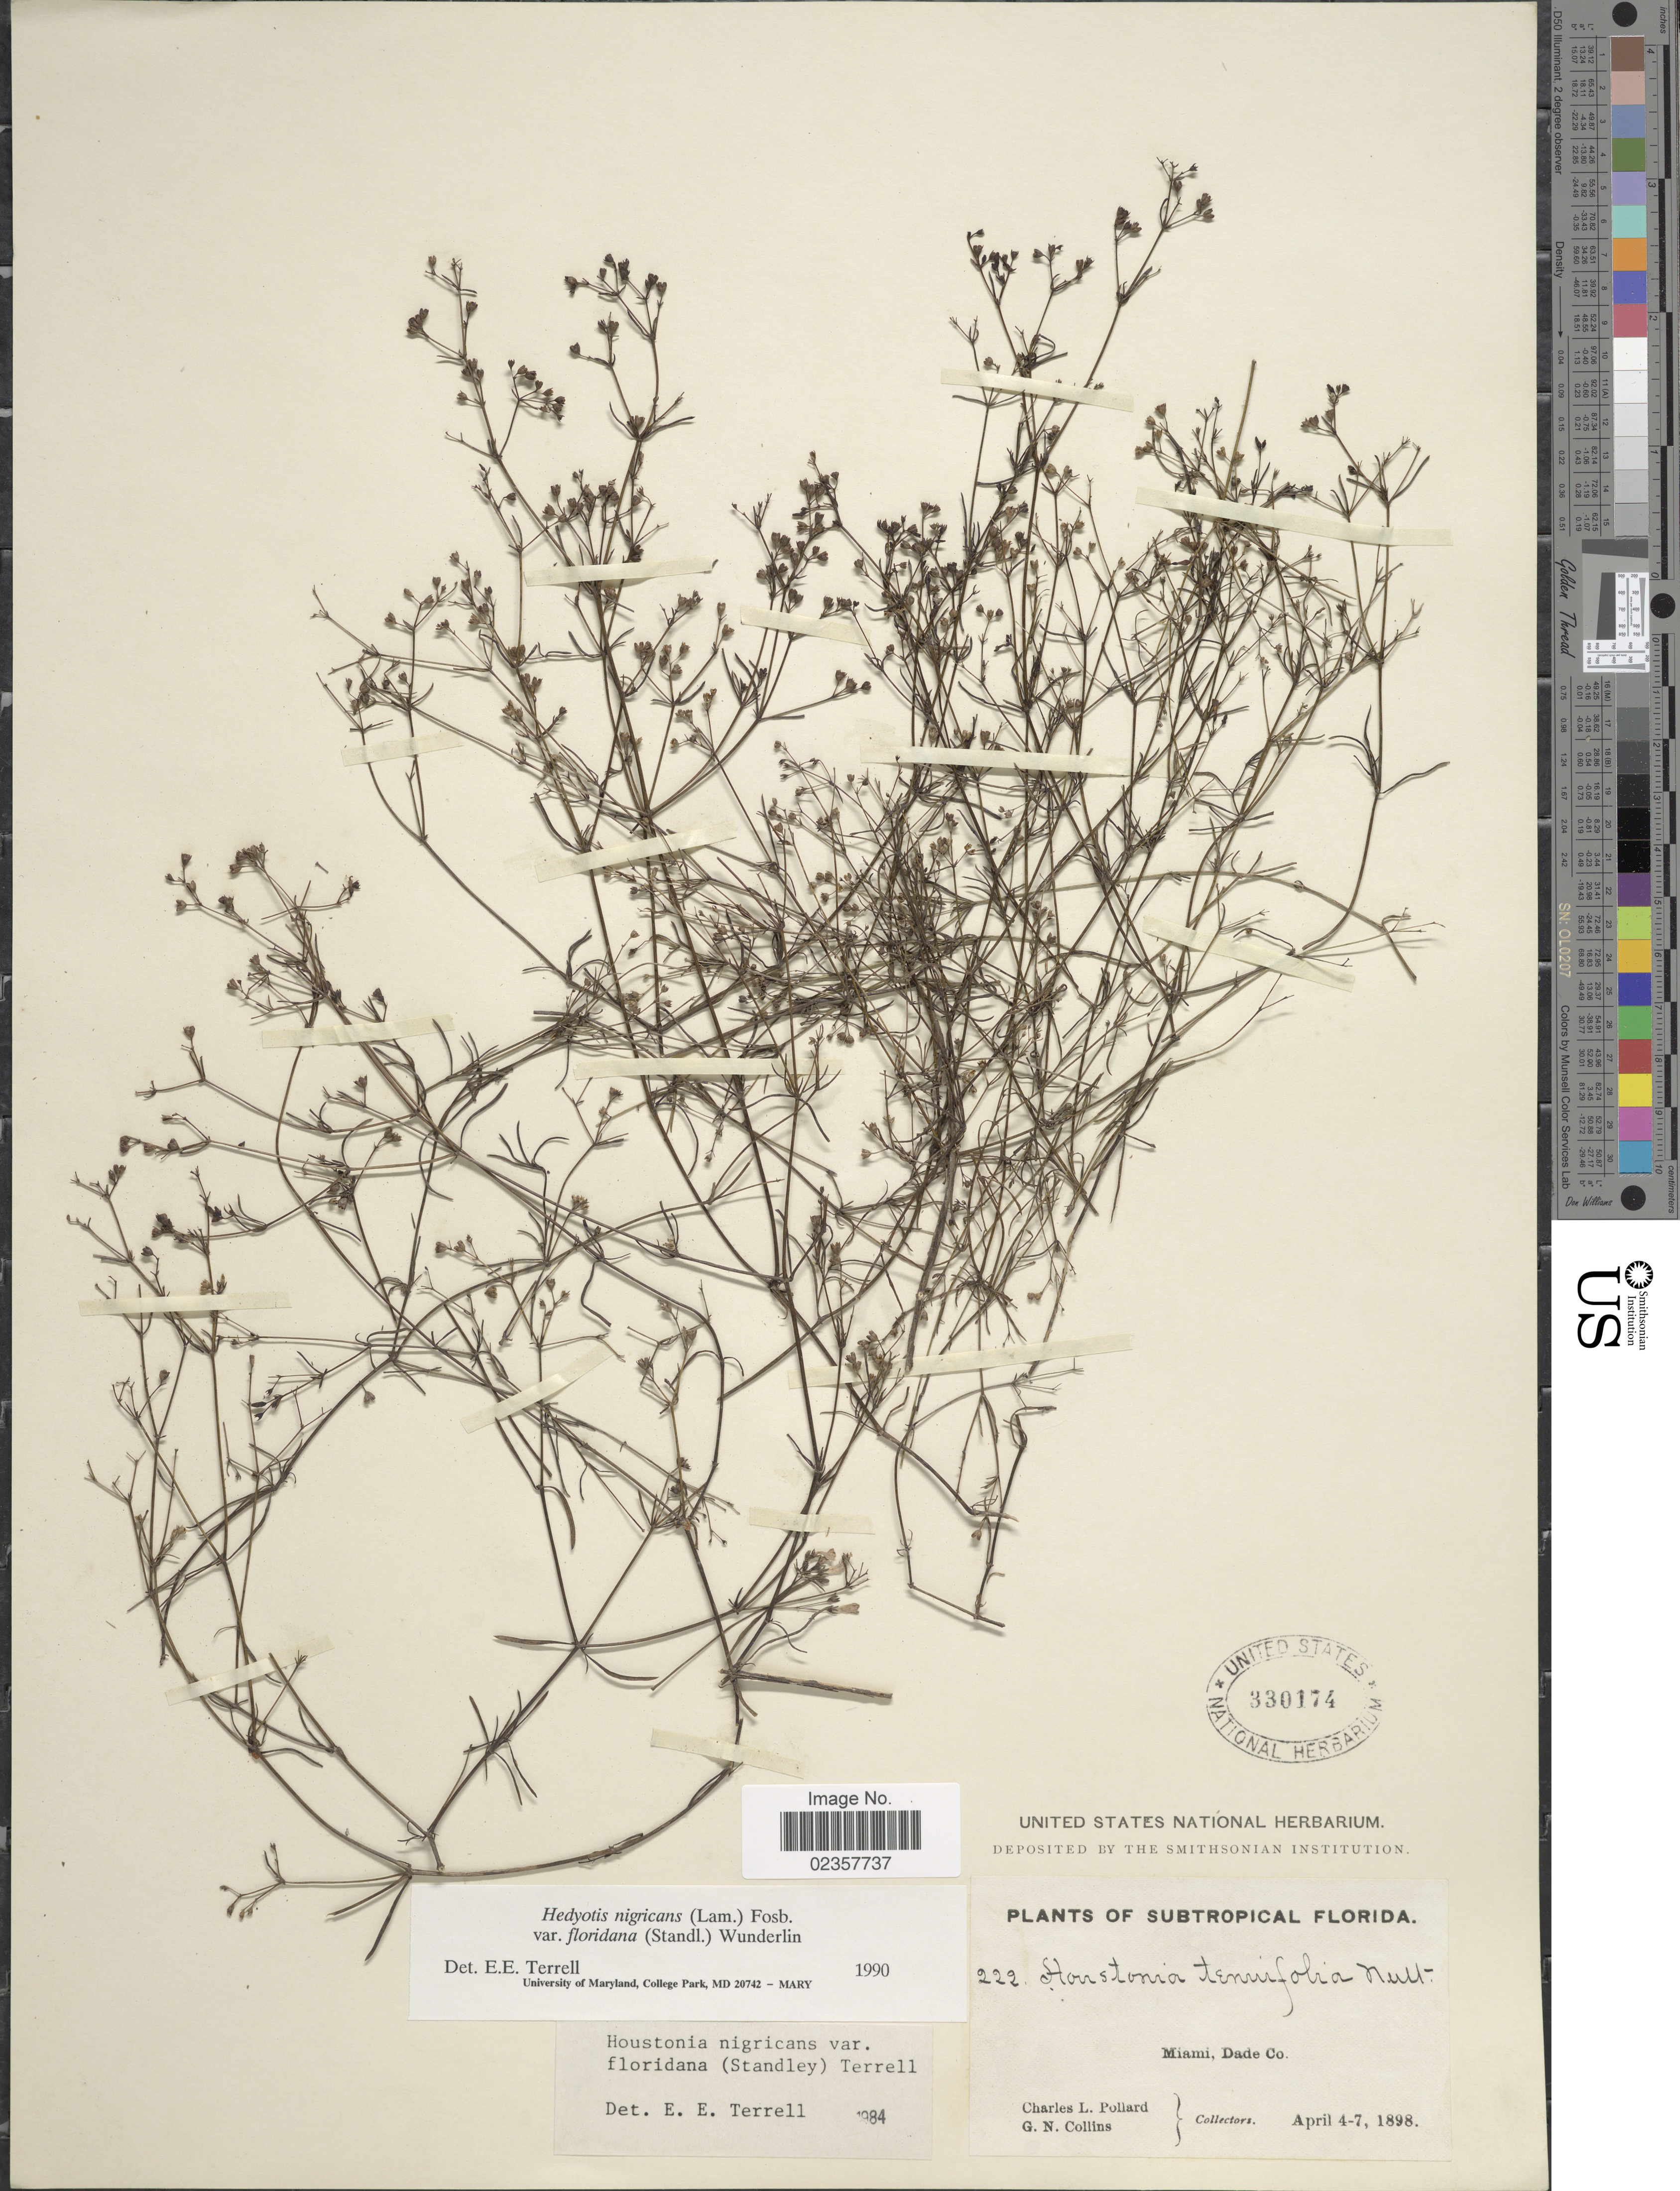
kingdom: Plantae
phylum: Tracheophyta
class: Magnoliopsida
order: Gentianales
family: Rubiaceae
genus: Houstonia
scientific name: Houstonia nigricans var. floridana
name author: (Standl.) Terrell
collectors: C. L. Pollard & G. Collins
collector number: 222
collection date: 1898-04-04/1898-04-07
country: United States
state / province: Florida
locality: Subtropical Florida. Miami, Dade Co.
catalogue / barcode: US 330174